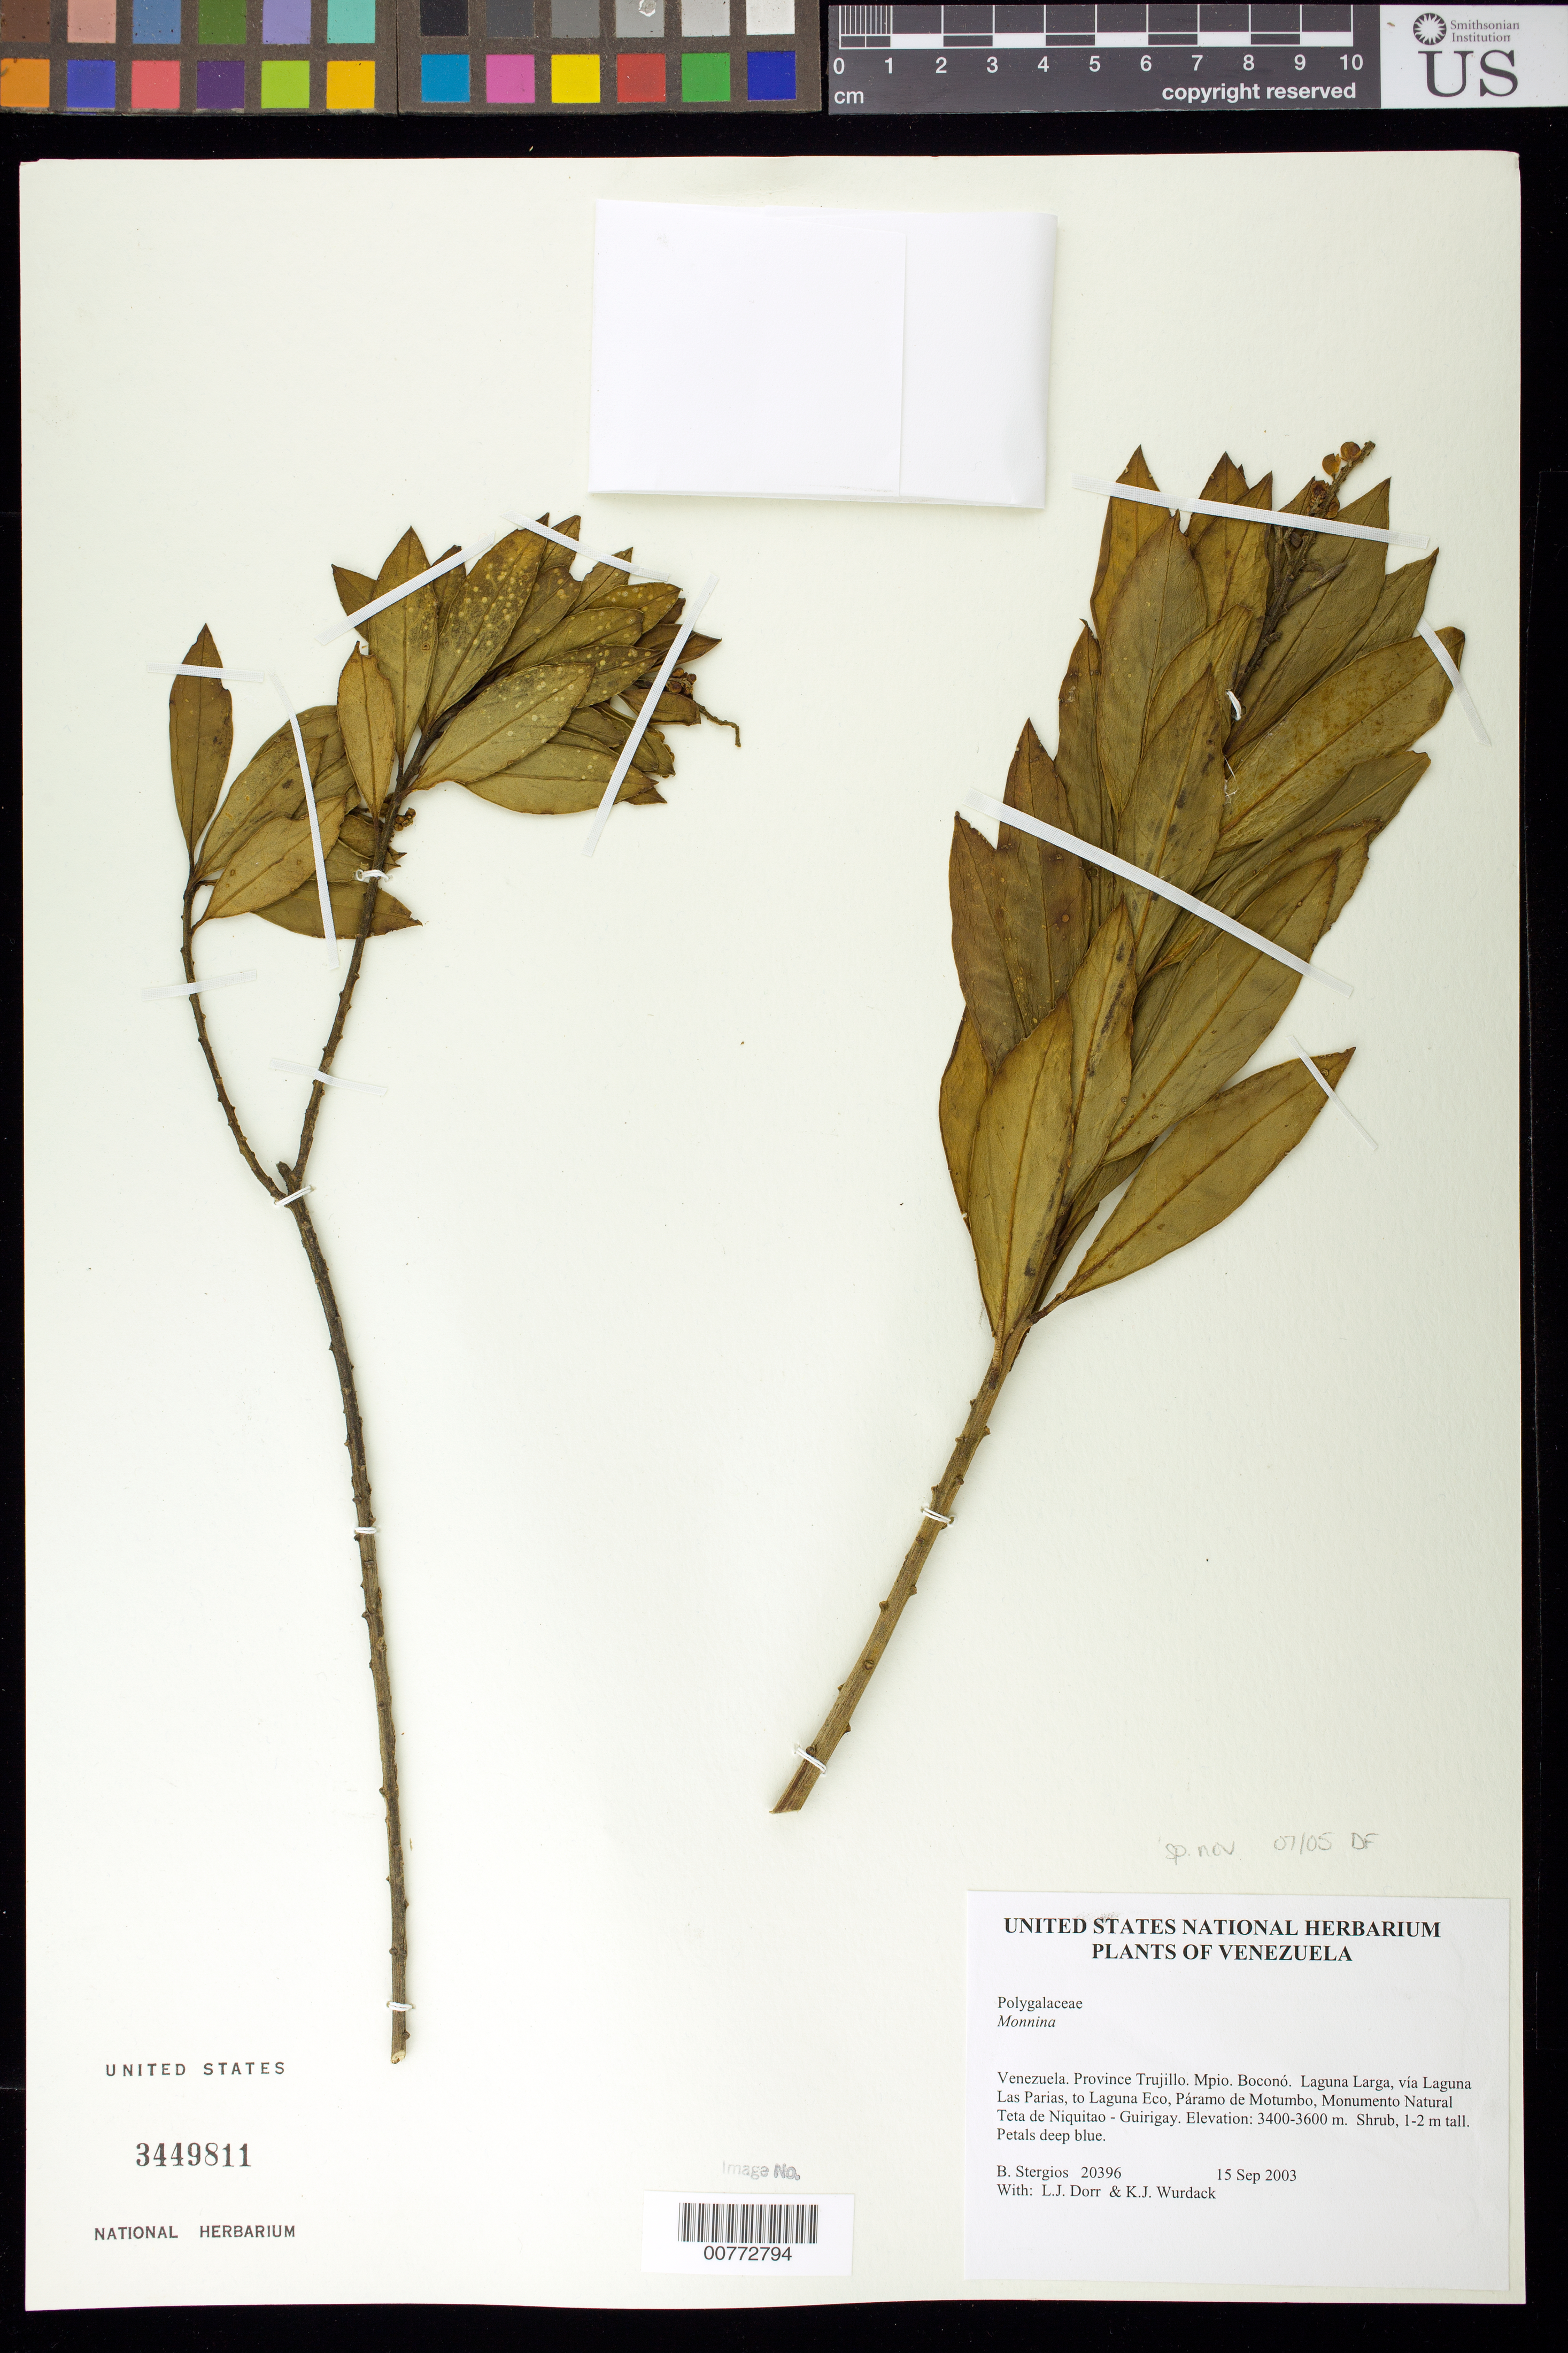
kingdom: Plantae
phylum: Tracheophyta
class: Magnoliopsida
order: Fabales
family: Polygalaceae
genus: Monnina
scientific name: Monnina sp.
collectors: B. G. Stergios, L. J. Dorr & K. Wurdack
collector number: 20396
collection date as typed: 15 Sep 2003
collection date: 2003-09-15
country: Venezuela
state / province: Trujillo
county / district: Boconó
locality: Laguna Larga, vía Laguna Las Parias, to Laguna Eco, Páramo de Motumbo, Monumento Natural Teta de Niquitao - Guirigay.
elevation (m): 3400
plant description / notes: PORT, US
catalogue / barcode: US 3449811